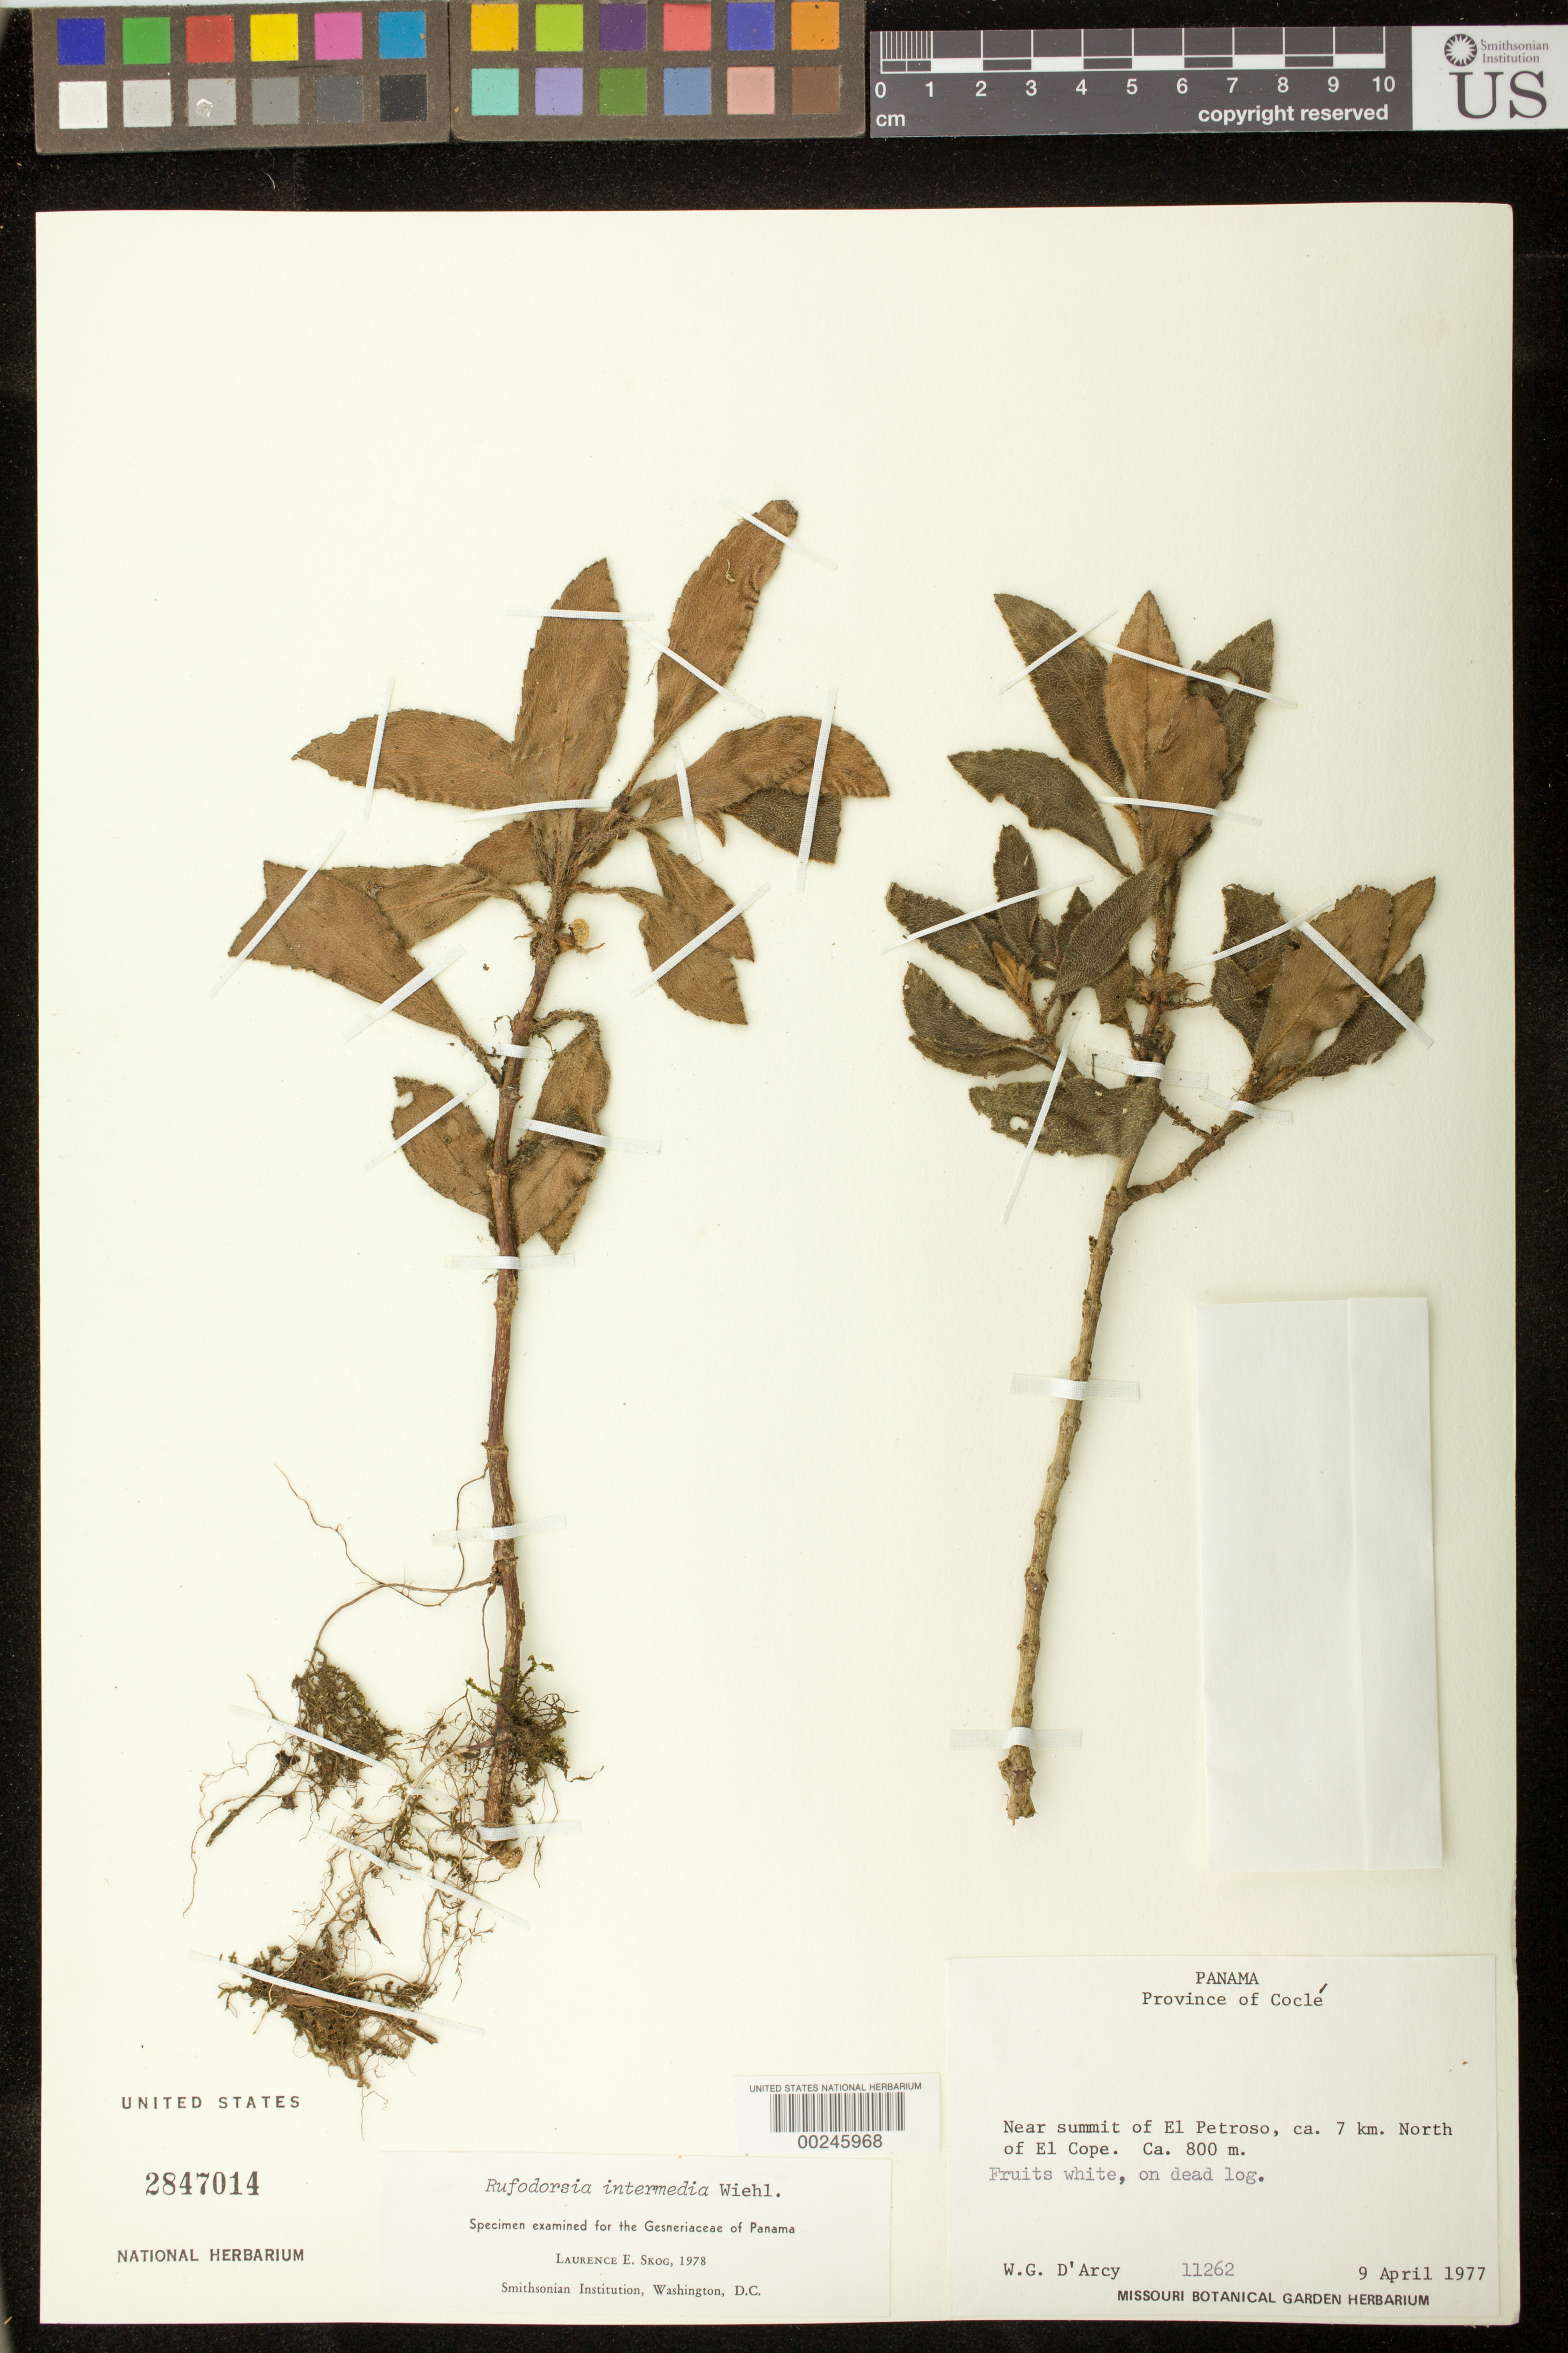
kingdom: Plantae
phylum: Tracheophyta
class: Magnoliopsida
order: Lamiales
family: Gesneriaceae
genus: Rufodorsia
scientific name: Rufodorsia intermedia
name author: Wiehler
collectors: W. G. D'Arcy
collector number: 11262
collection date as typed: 09 Apr 1977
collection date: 1977-04-09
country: Panama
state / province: Coclé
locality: Near summit of El Petroso, ca 7 km N of El Cope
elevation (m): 800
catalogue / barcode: US 2847014